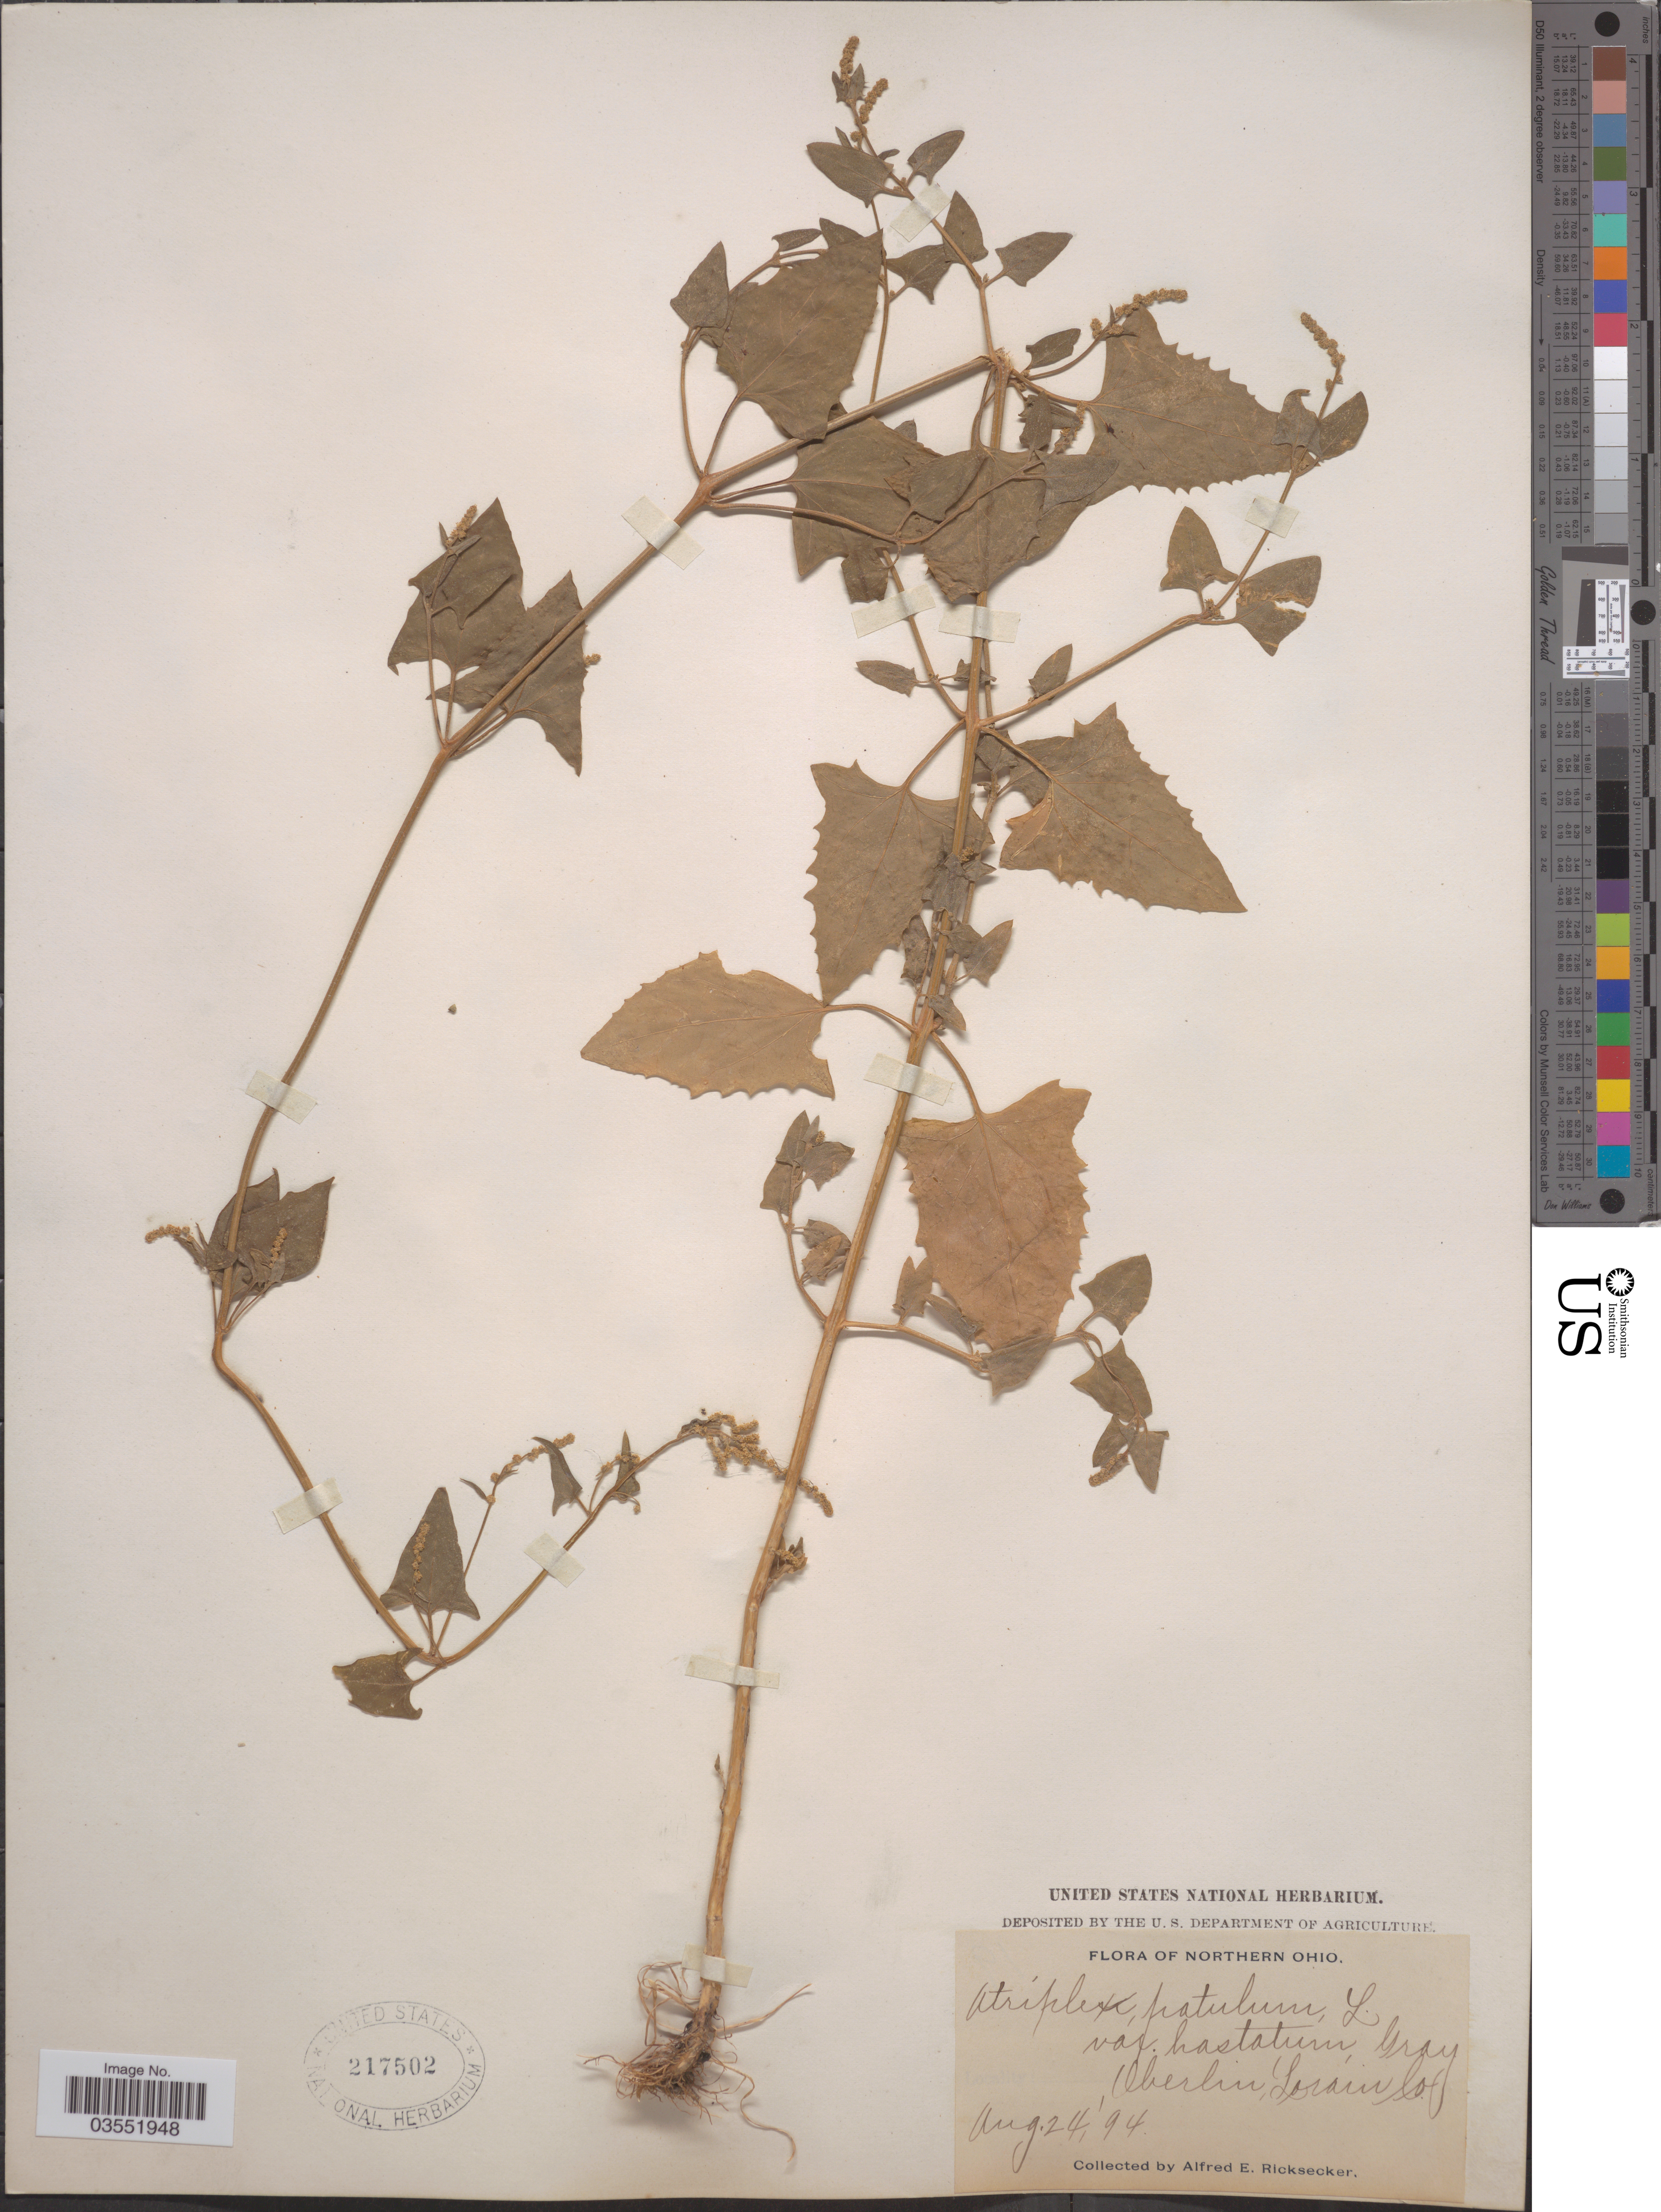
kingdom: Plantae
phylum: Tracheophyta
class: Magnoliopsida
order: Caryophyllales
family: Amaranthaceae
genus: Atriplex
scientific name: Atriplex hastata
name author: L.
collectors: A. E. Ricksecker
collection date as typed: Transcribed d/m/y: 24/8/94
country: United States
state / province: Ohio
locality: Northern Ohio. Oberlin, Lorain Co.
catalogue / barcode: US 217502